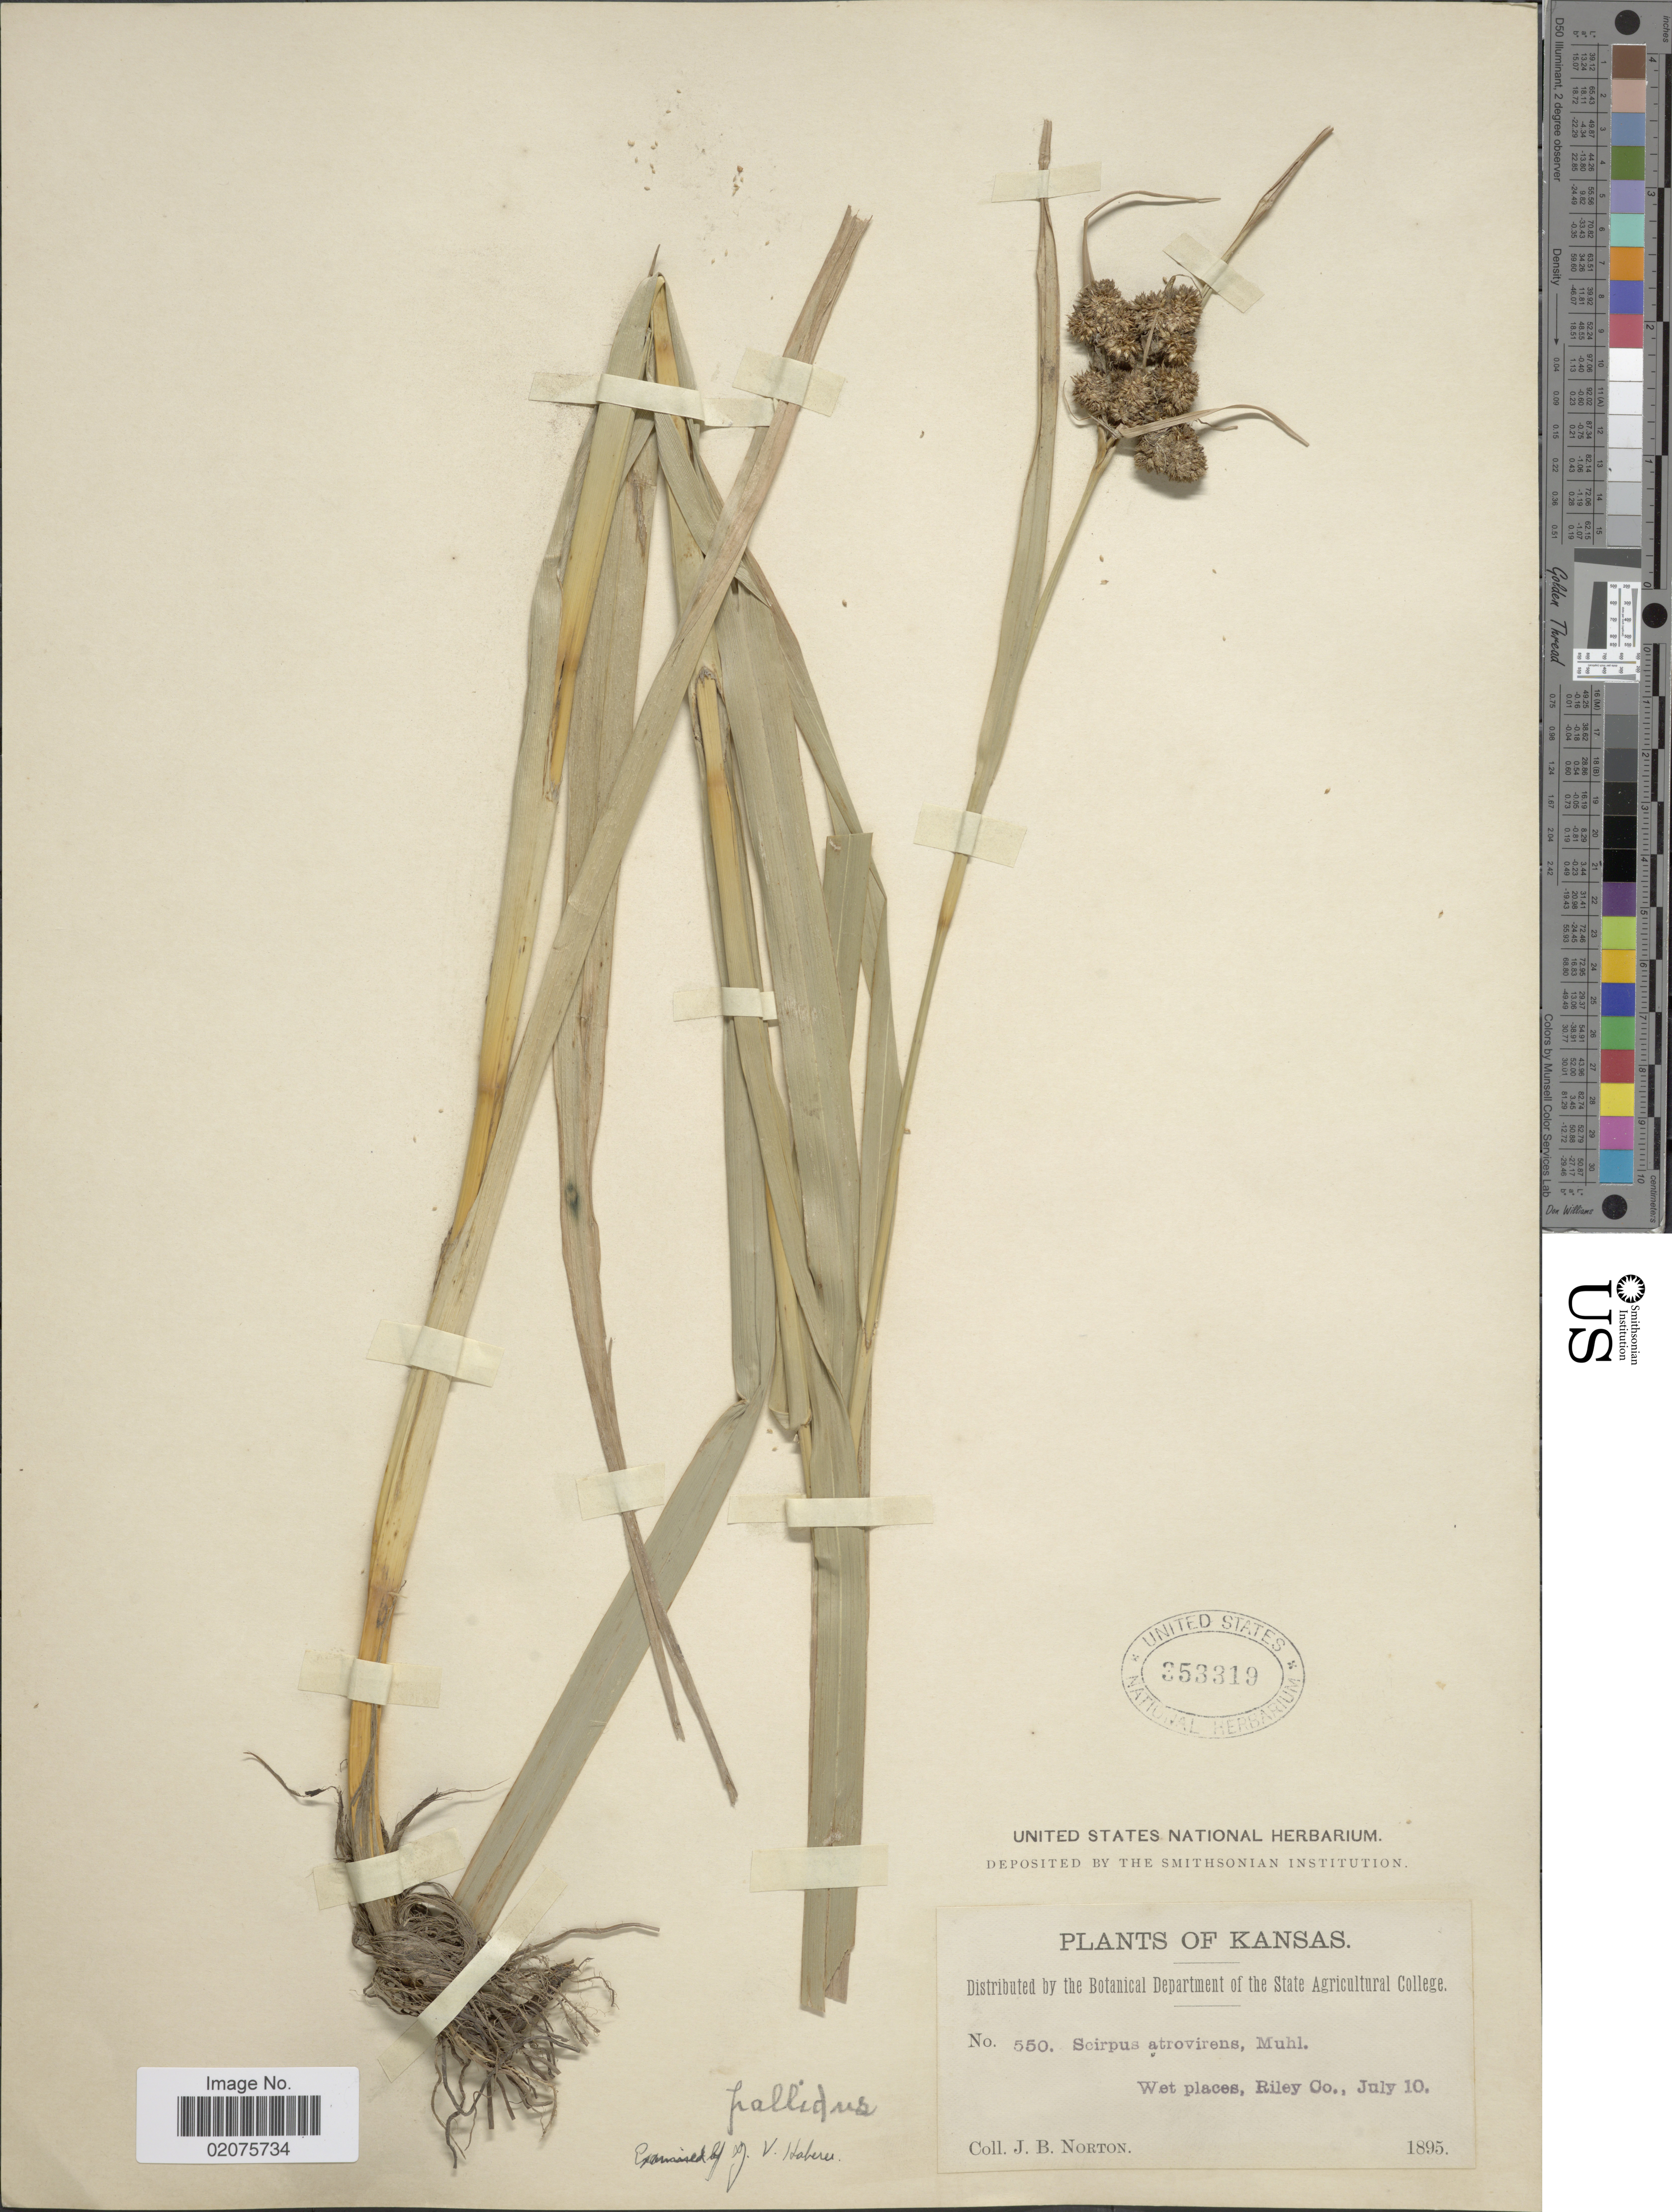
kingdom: Plantae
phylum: Tracheophyta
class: Liliopsida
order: Poales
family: Cyperaceae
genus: Scirpus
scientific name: Scirpus pallidus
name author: (Britton) Fernald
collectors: J. B. Norton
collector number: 550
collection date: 1895-07-10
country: United States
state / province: Kansas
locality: Wet places, Riley Co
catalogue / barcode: US 353319